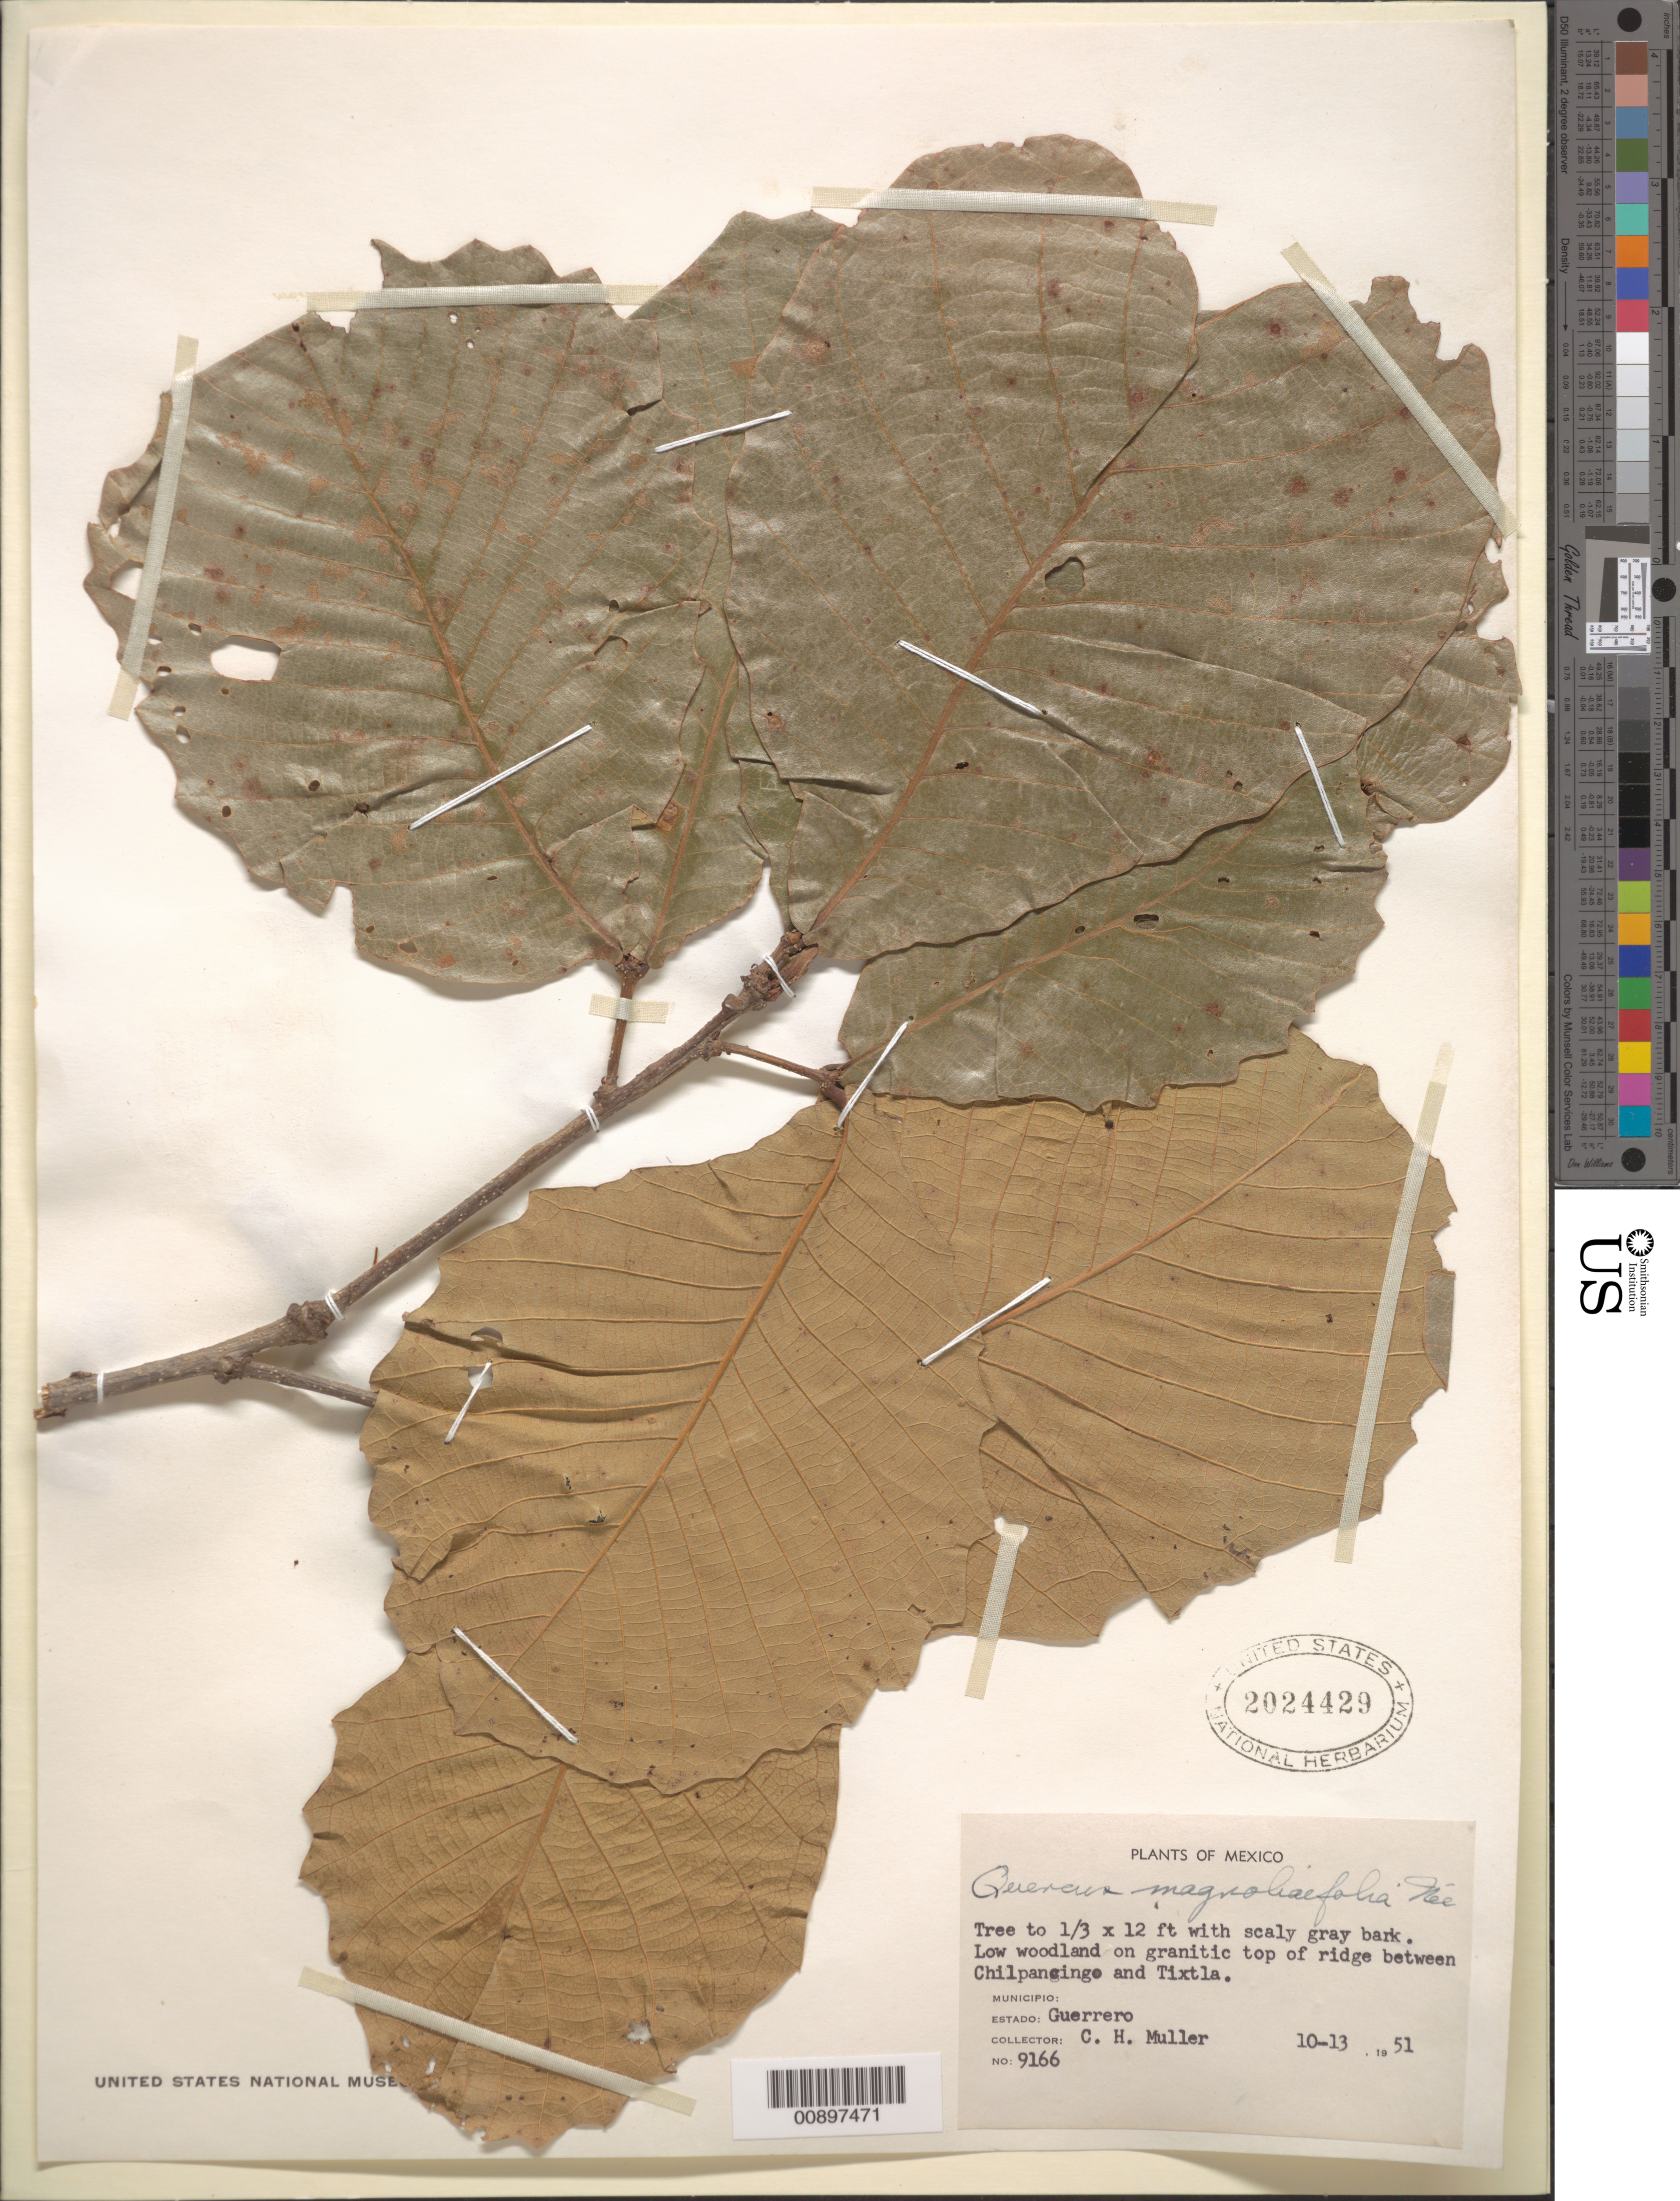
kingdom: Plantae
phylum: Tracheophyta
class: Magnoliopsida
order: Fagales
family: Fagaceae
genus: Quercus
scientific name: Quercus magnoliifolia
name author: Née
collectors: C. H. Muller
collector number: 9166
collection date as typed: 13 Oct 1951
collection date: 1951-10-13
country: Mexico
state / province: Guerrero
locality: Top of ridge between Chilpancingo and Tixtla. Guerrero.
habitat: Low woodland on granitic top of ridge.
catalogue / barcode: US 2024429